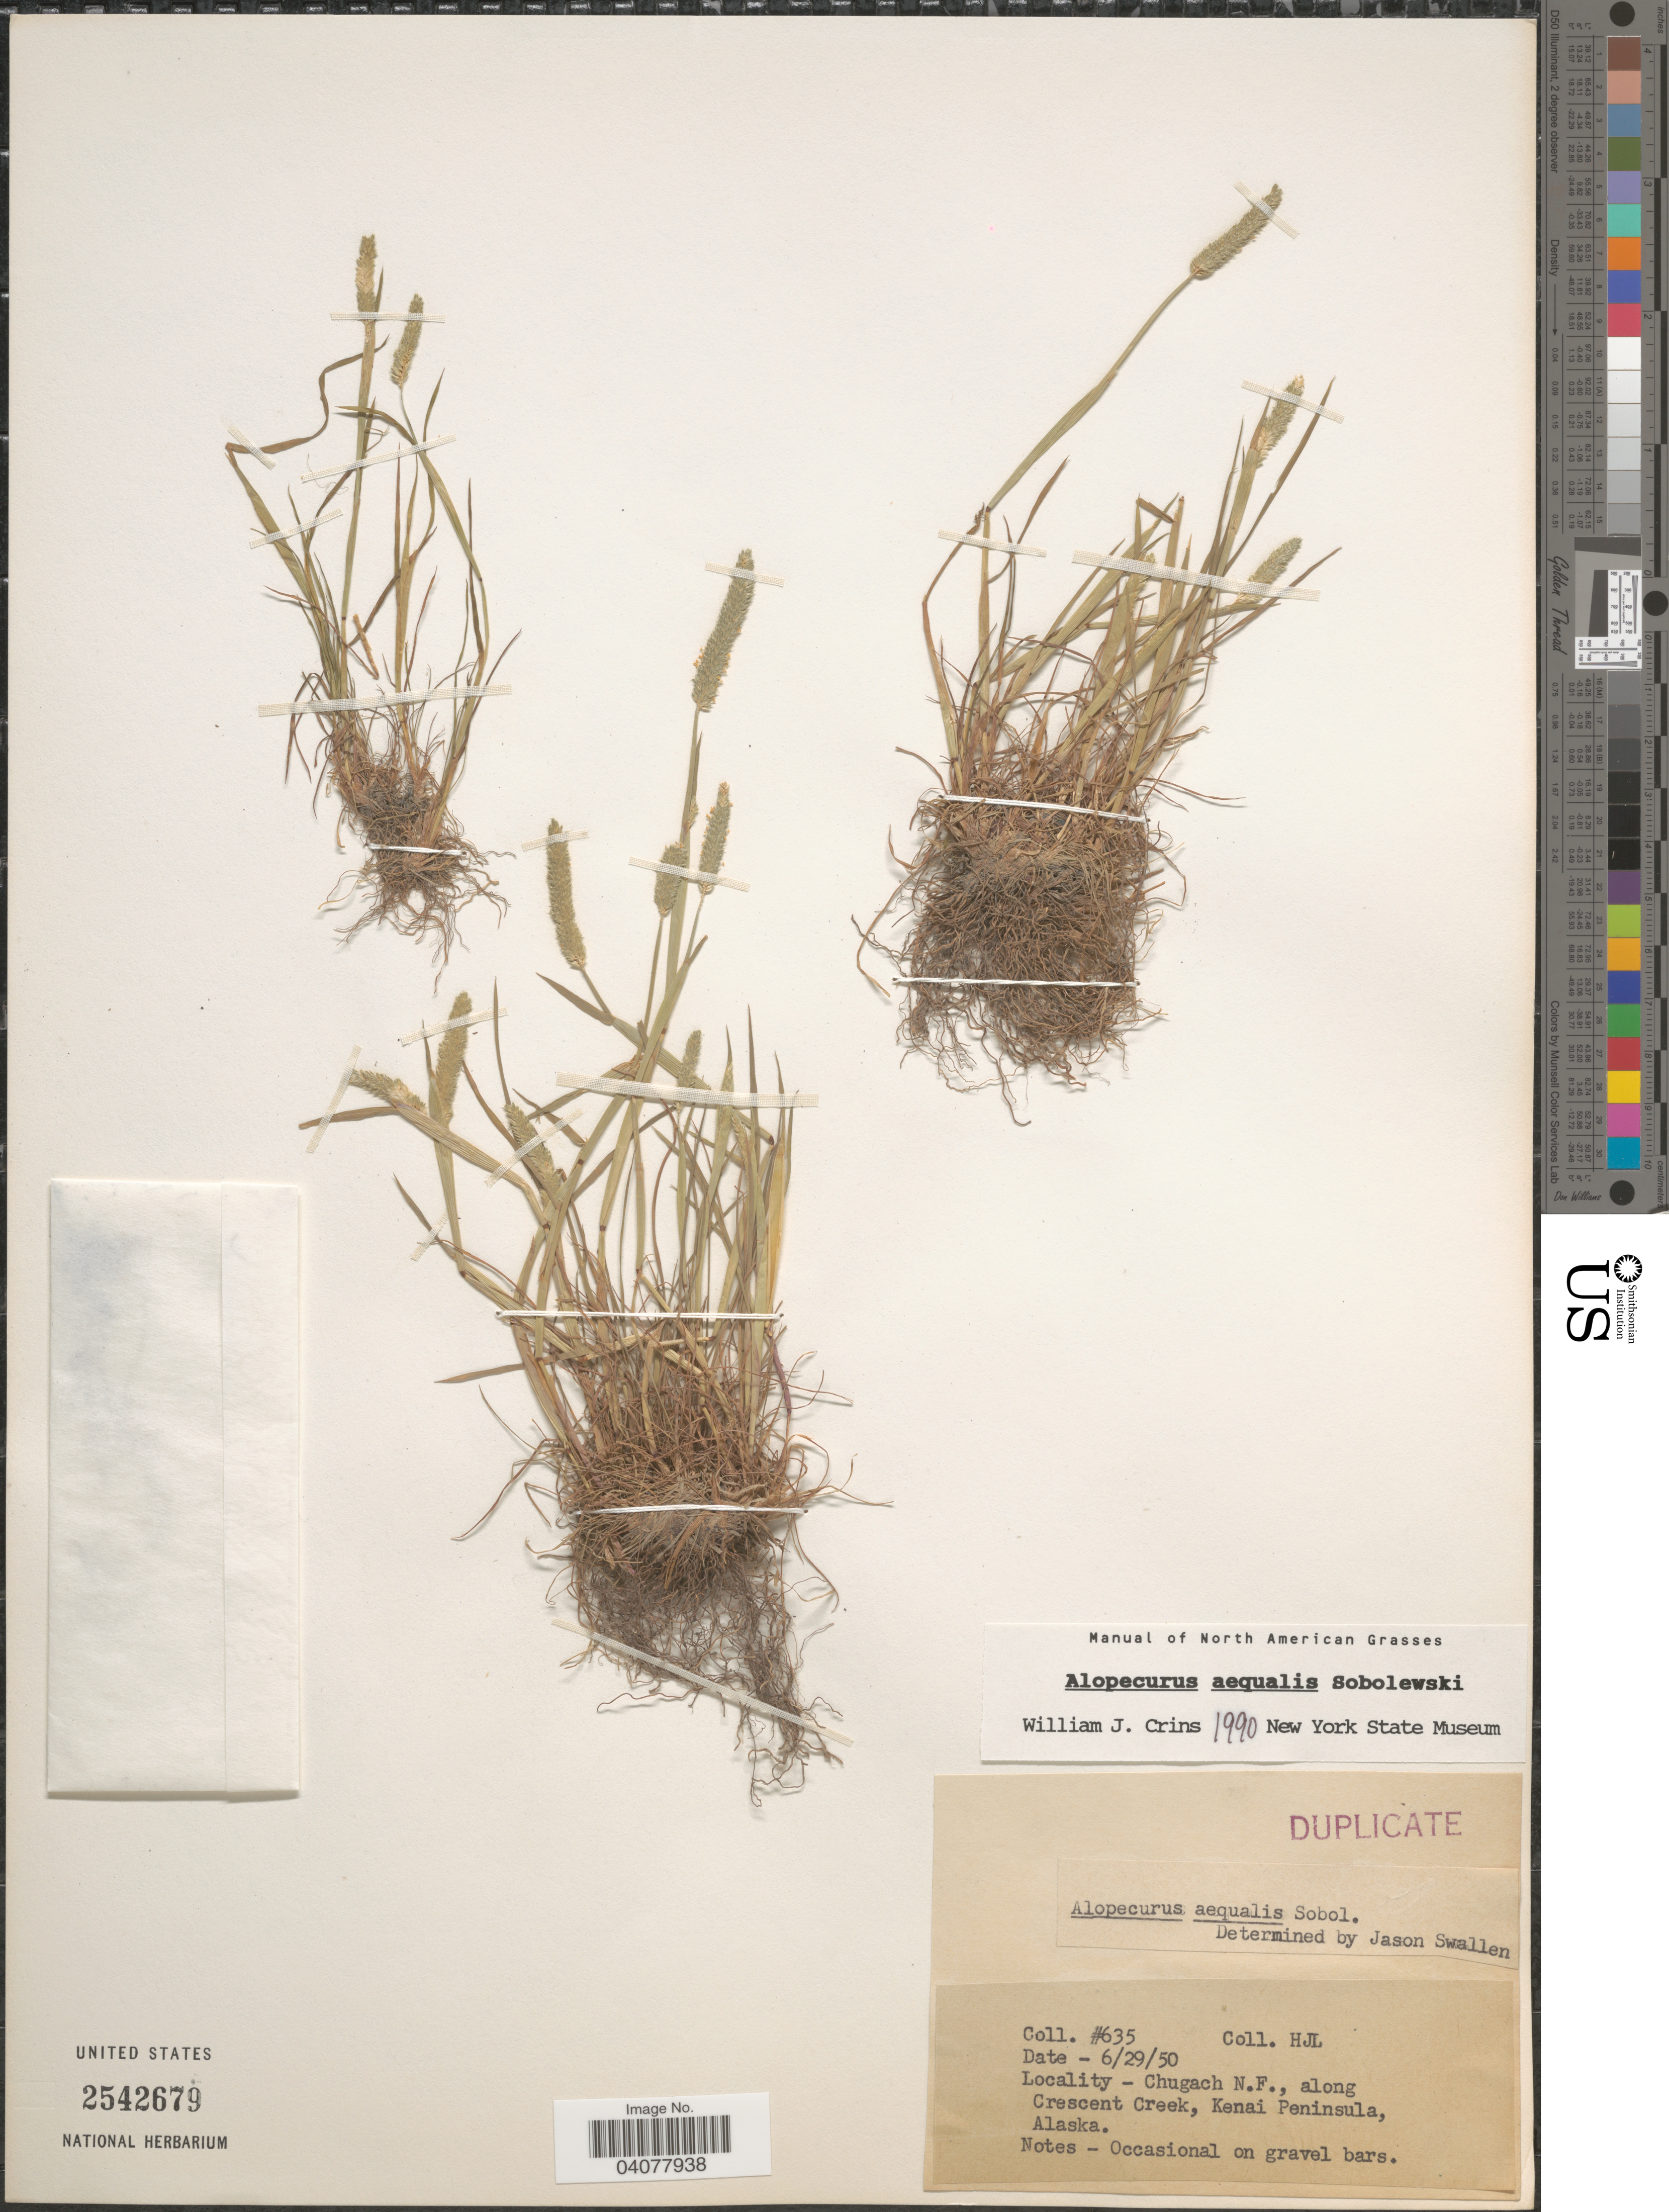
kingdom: Plantae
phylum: Tracheophyta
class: Liliopsida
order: Poales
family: Poaceae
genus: Alopecurus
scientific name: Alopecurus aequalis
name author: Sobol.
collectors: H. J. L.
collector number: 635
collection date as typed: Transcribed d/m/y: 29/6/50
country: United States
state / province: Alaska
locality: Chugach N.F., along Crescent Creek, Kenai Peninsula.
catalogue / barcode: US 2542679